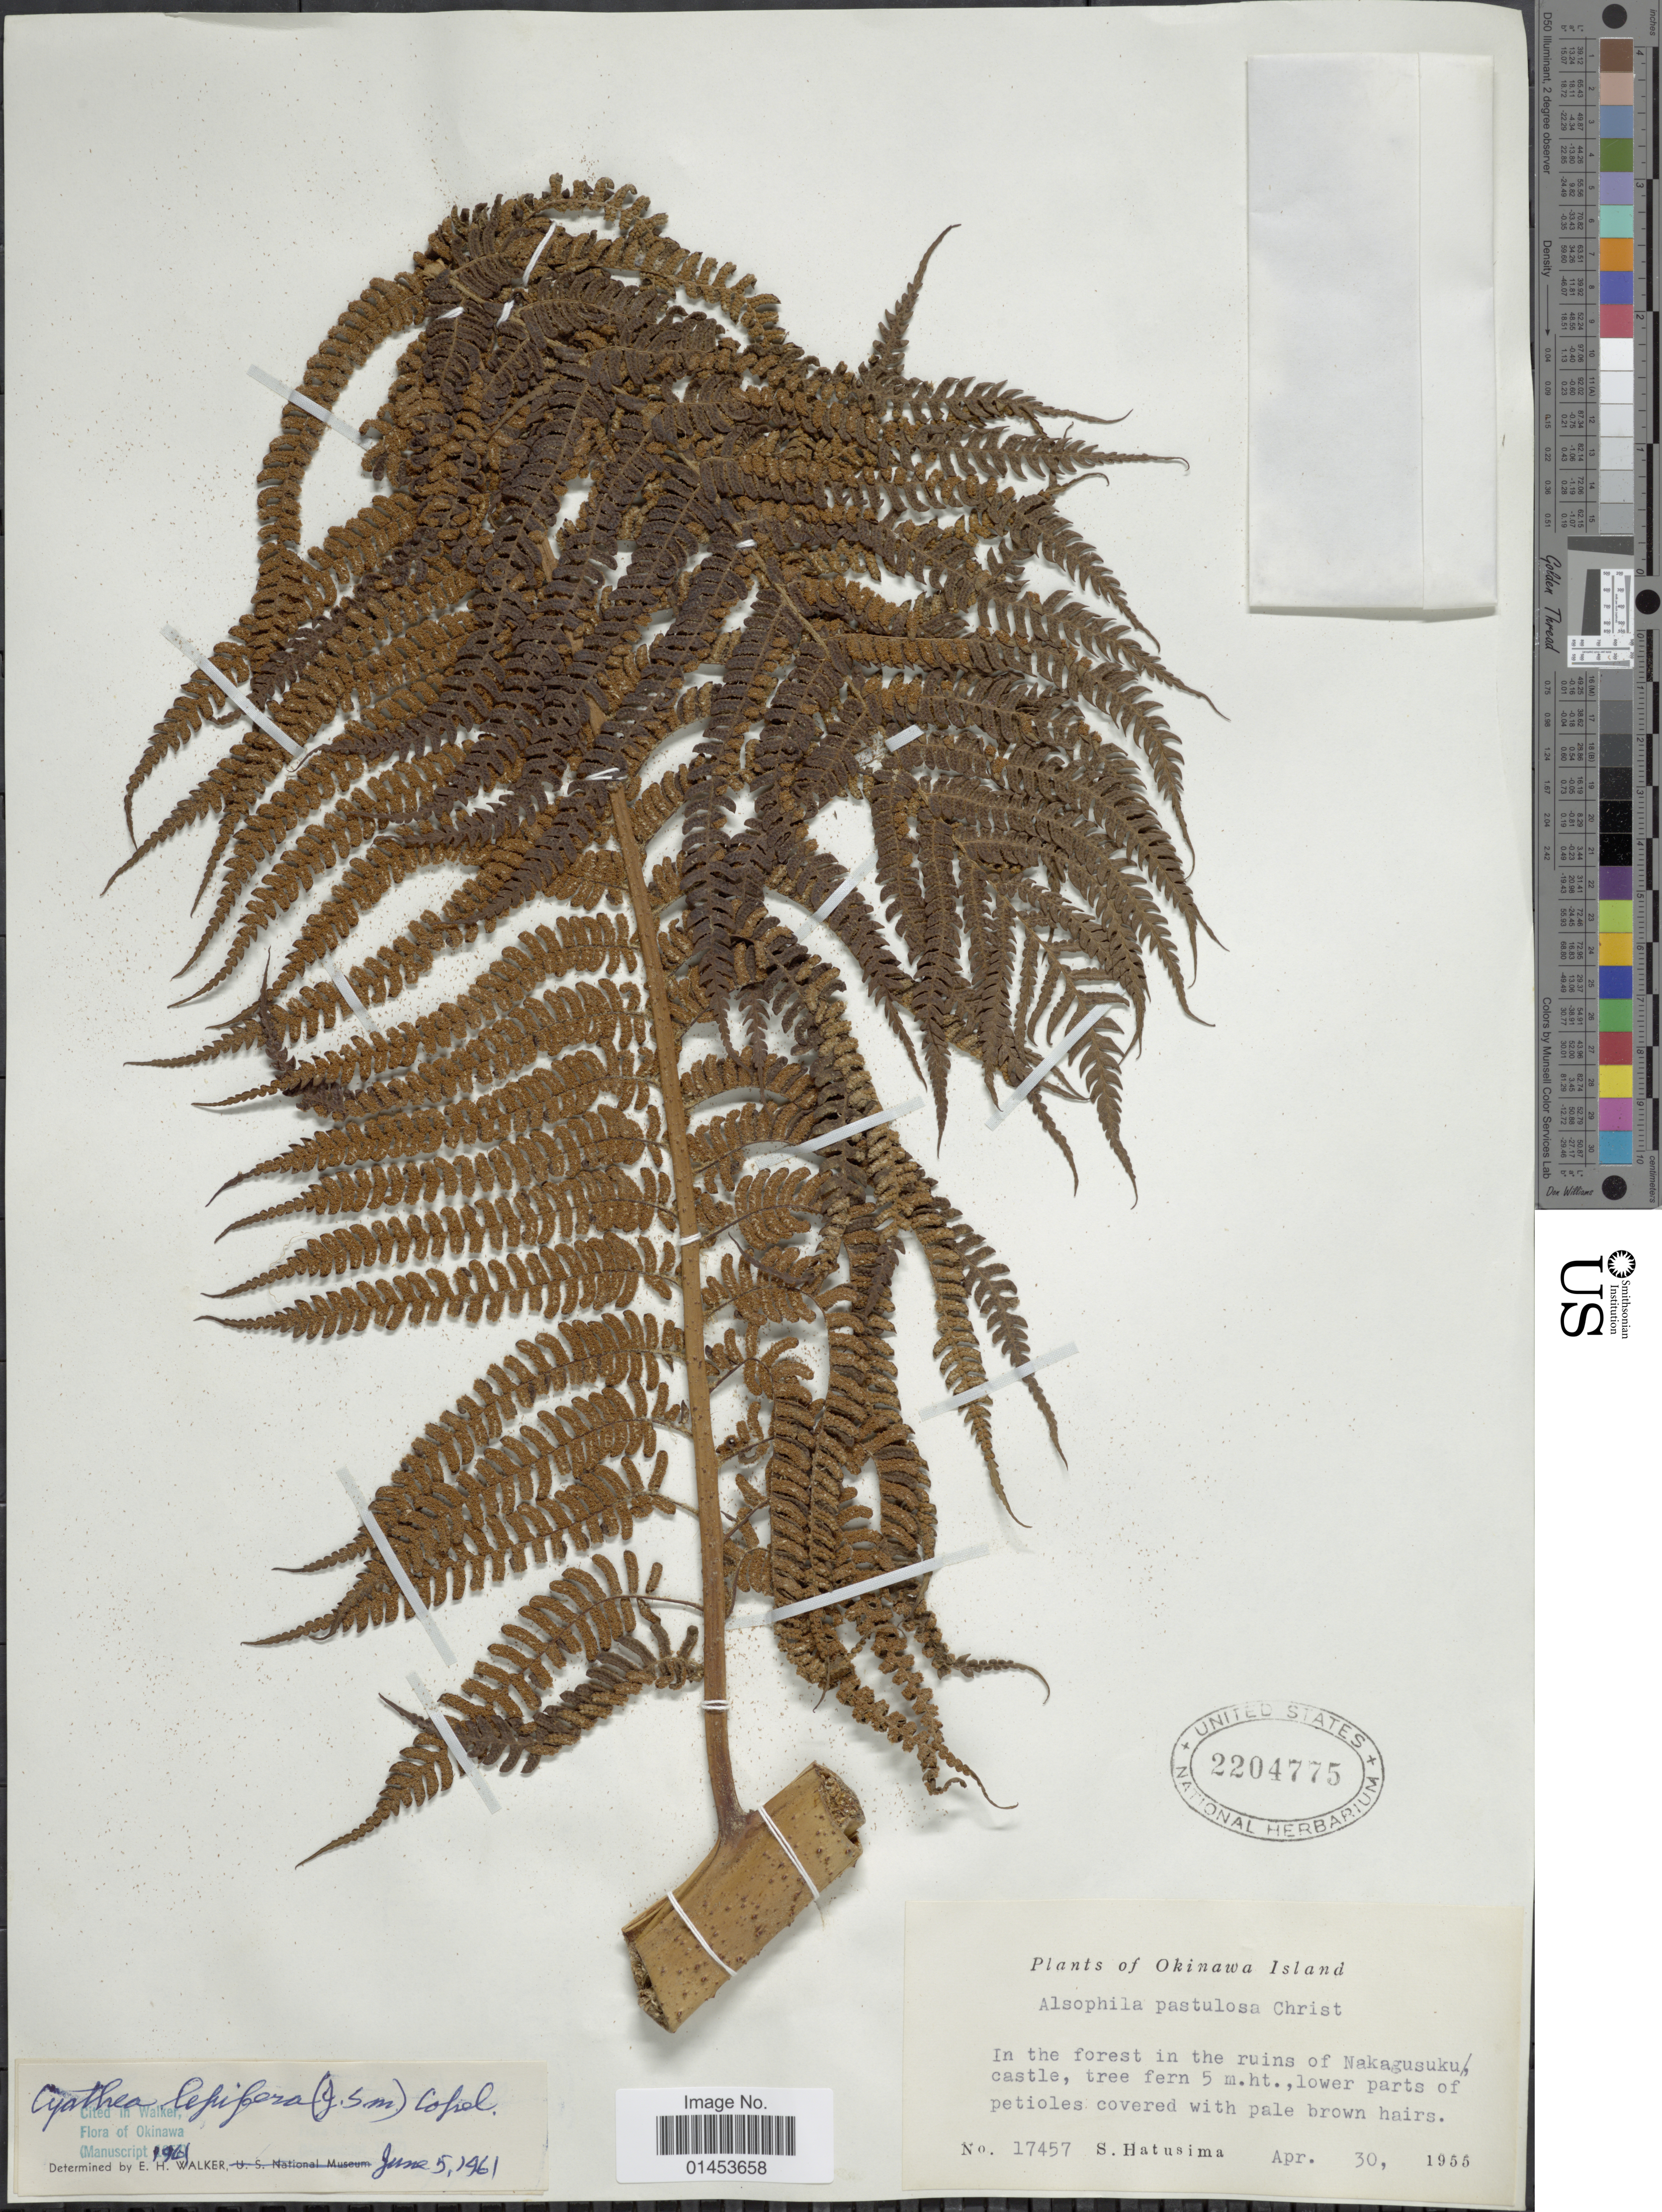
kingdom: Plantae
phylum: Tracheophyta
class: Polypodiopsida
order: Cyatheales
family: Cyatheaceae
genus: Cyathea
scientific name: Cyathea lepifera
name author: (J. Sm.) Copel.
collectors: S. Hatusima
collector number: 17457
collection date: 1955-04-30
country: Japan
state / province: Okinawa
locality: Okinawa Island, in the forest in the ruins of Nakagusuku castle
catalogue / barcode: US 2204775